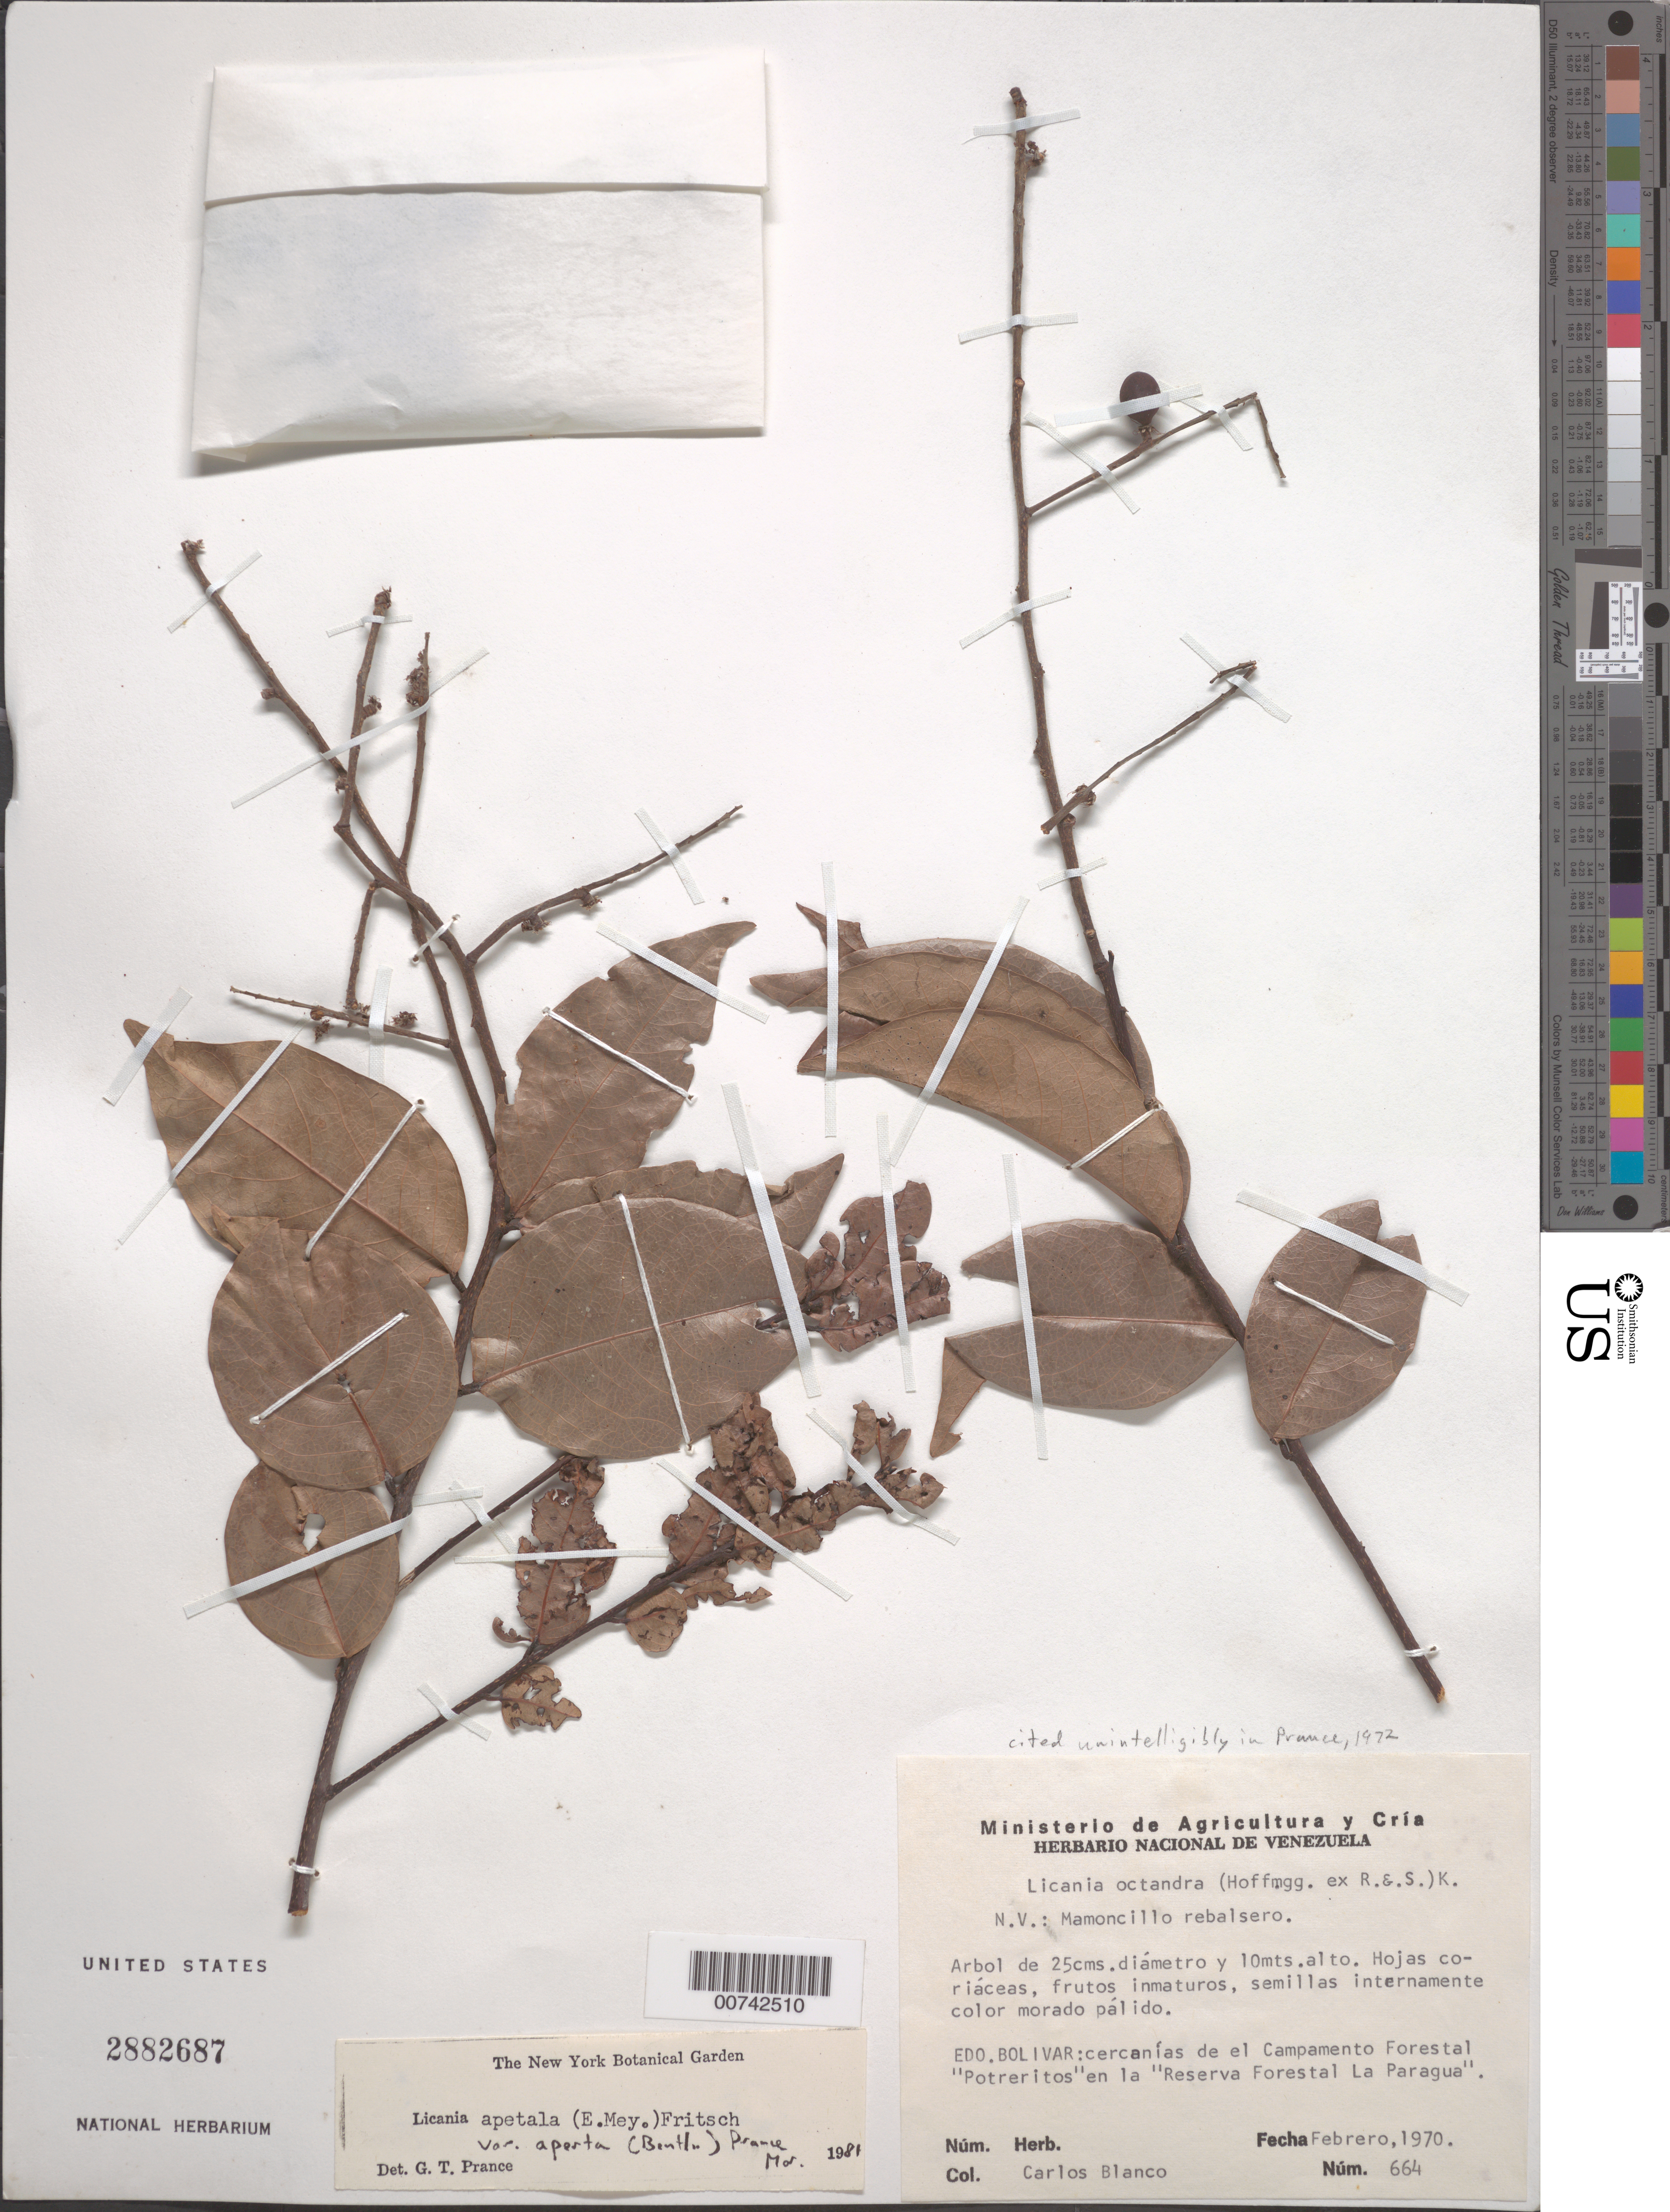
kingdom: Plantae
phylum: Tracheophyta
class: Magnoliopsida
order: Malpighiales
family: Chrysobalanaceae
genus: Leptobalanus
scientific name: Leptobalanus apetalus var. apertus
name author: (Benth.) Sothers & Prance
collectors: C. A. Blanco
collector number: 664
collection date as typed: Feb-70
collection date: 1970-02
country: Venezuela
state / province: Bolívar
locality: Reserva Forestal La Paragua, cercanias de el Campamento Forestal "Potreritos"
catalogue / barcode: US 2882687